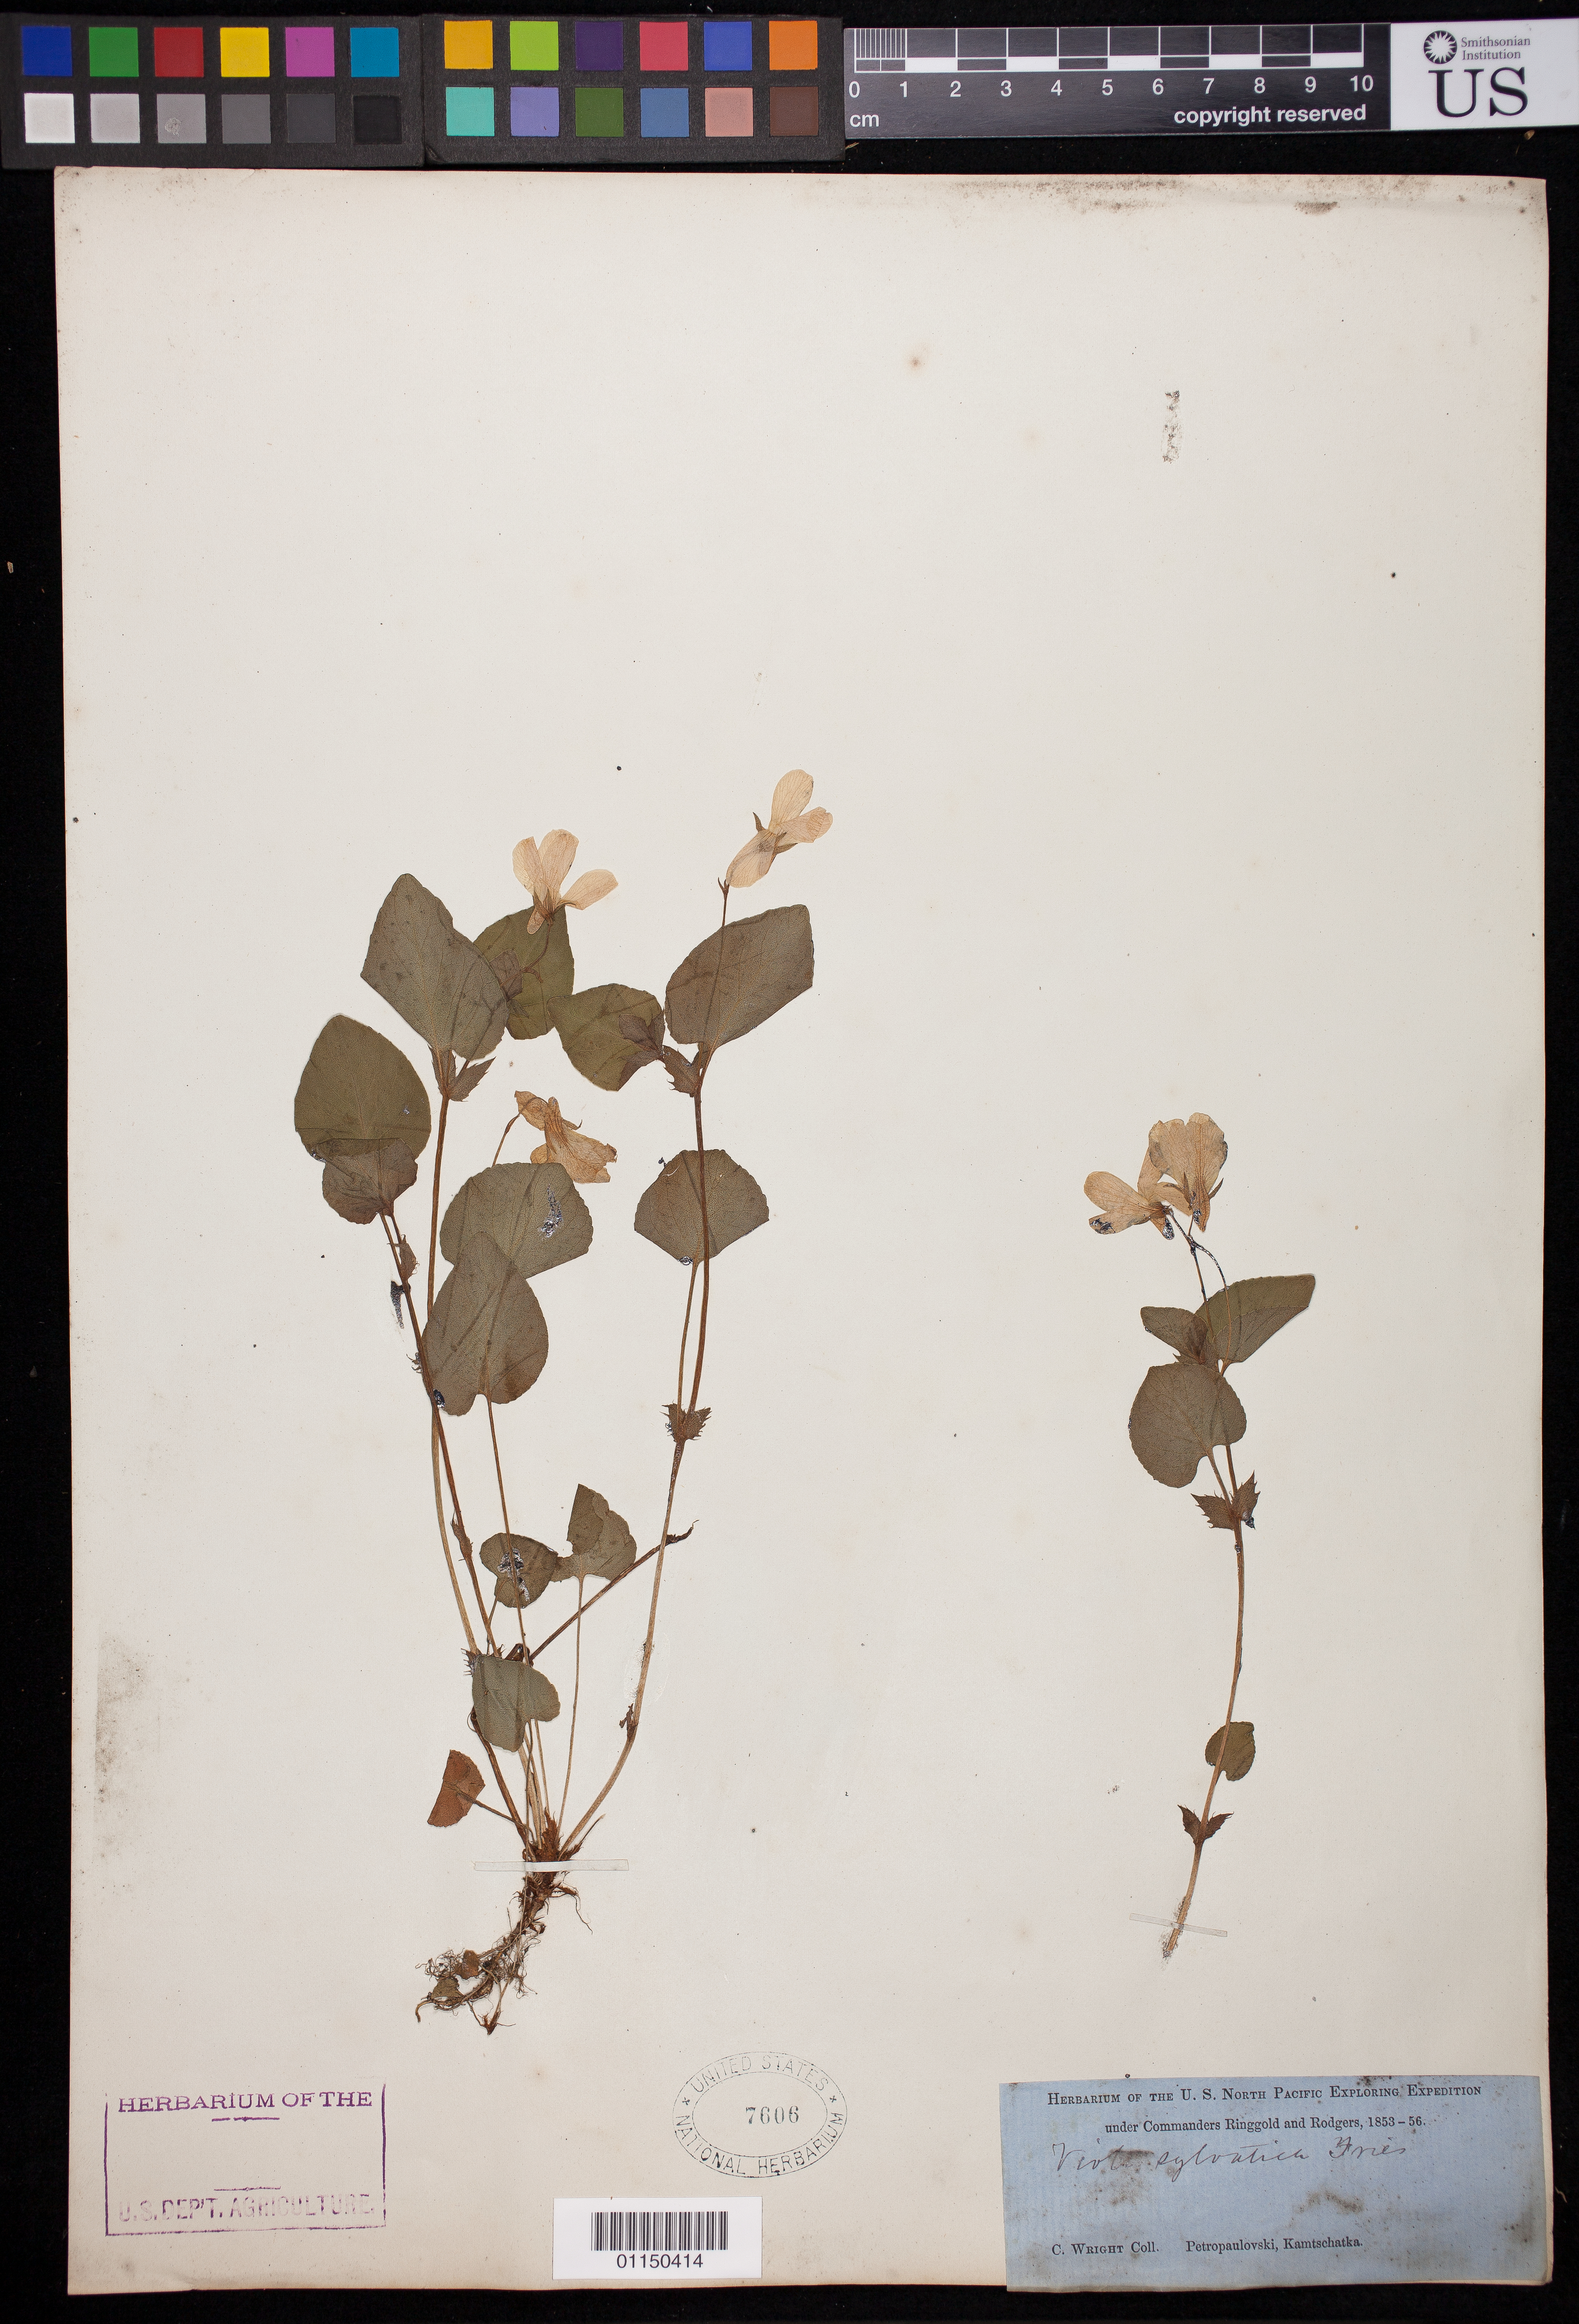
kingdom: Plantae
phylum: Tracheophyta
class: Magnoliopsida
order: Malpighiales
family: Violaceae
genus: Viola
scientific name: Viola sylvatica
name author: Fr.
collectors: C. Wright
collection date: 1853/1856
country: Russian Federation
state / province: Kamchatka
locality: U.S. North Pacific, Petropaulovski, Kamtschatka.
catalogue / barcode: US 7606